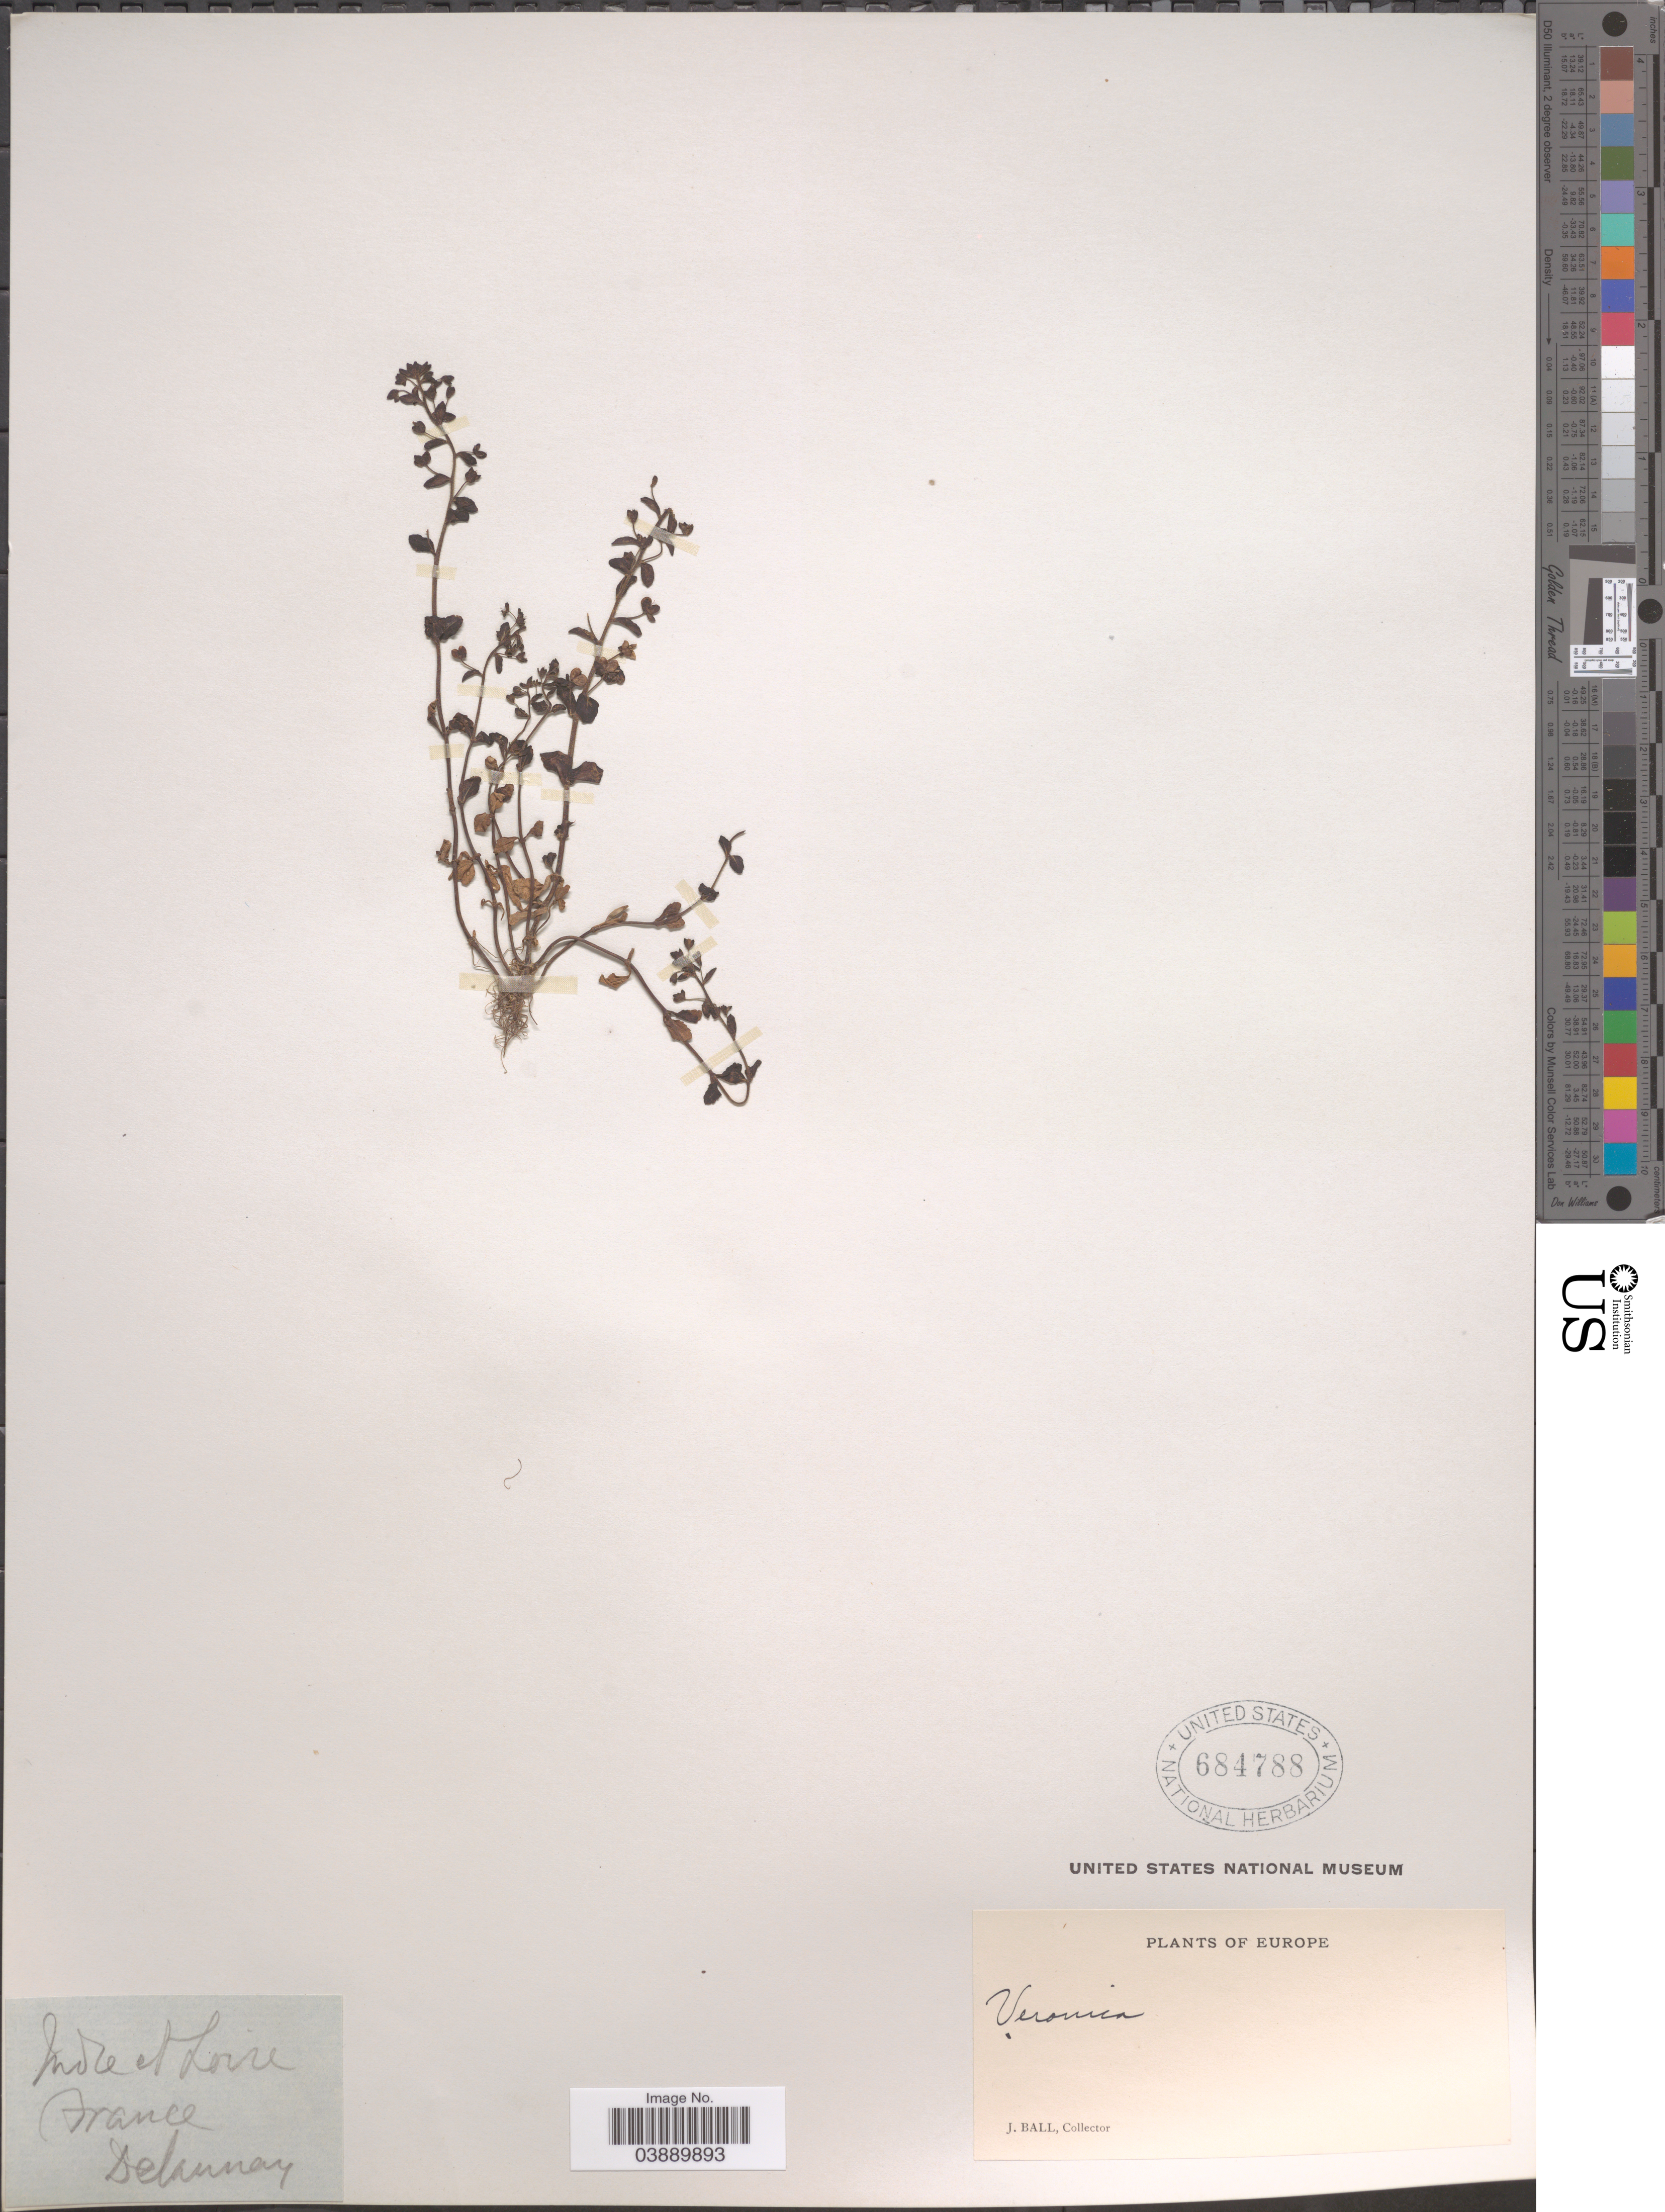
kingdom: Plantae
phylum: Tracheophyta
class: Magnoliopsida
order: Lamiales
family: Plantaginaceae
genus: Veronica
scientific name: Veronica acinifolia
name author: L.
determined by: Albach, Dirk C.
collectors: J. Ball & Delaunay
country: France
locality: Indre et Loire.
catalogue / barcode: US 684788